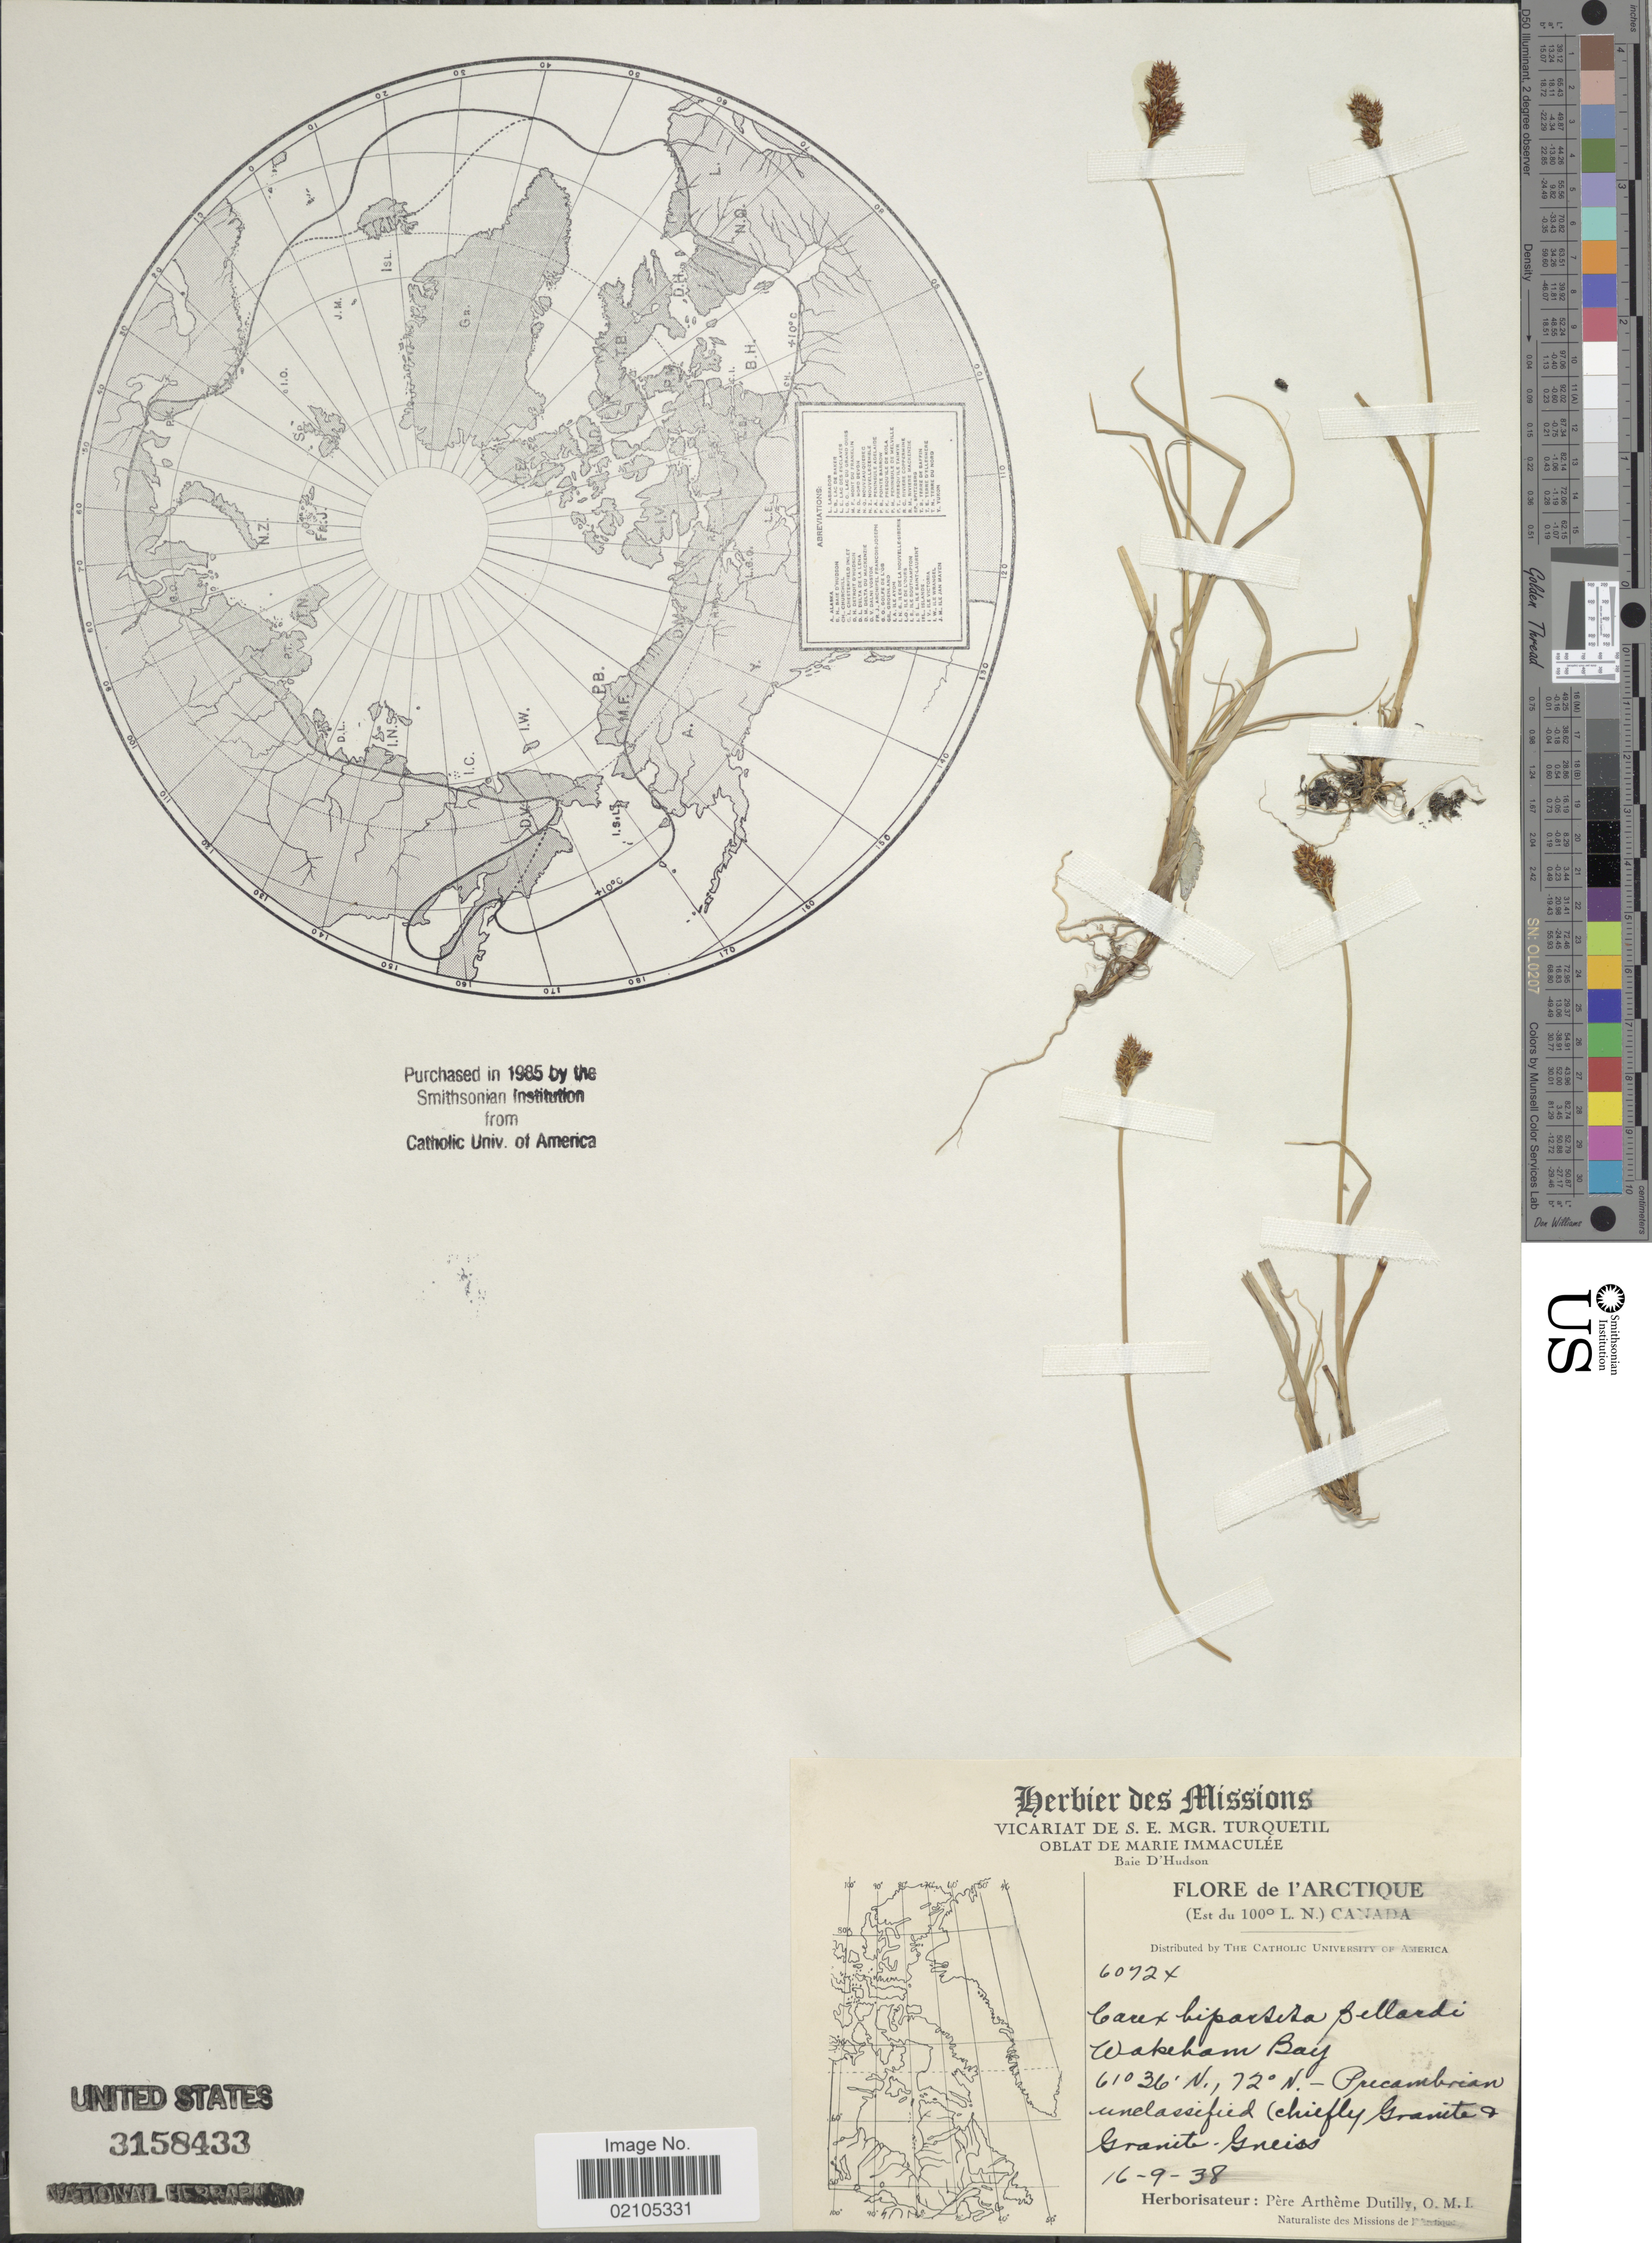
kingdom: Plantae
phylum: Tracheophyta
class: Liliopsida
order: Poales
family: Cyperaceae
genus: Carex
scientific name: Carex lachenalii subsp. lachenalii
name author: Schkuhr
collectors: A. Dutilly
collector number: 60724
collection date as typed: Transcribed d/m/y: 16/9/38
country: Canada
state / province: Quebec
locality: L'Arctique (Est du 100º L. N.) Canada. Wakeham Bay.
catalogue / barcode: US 3158433